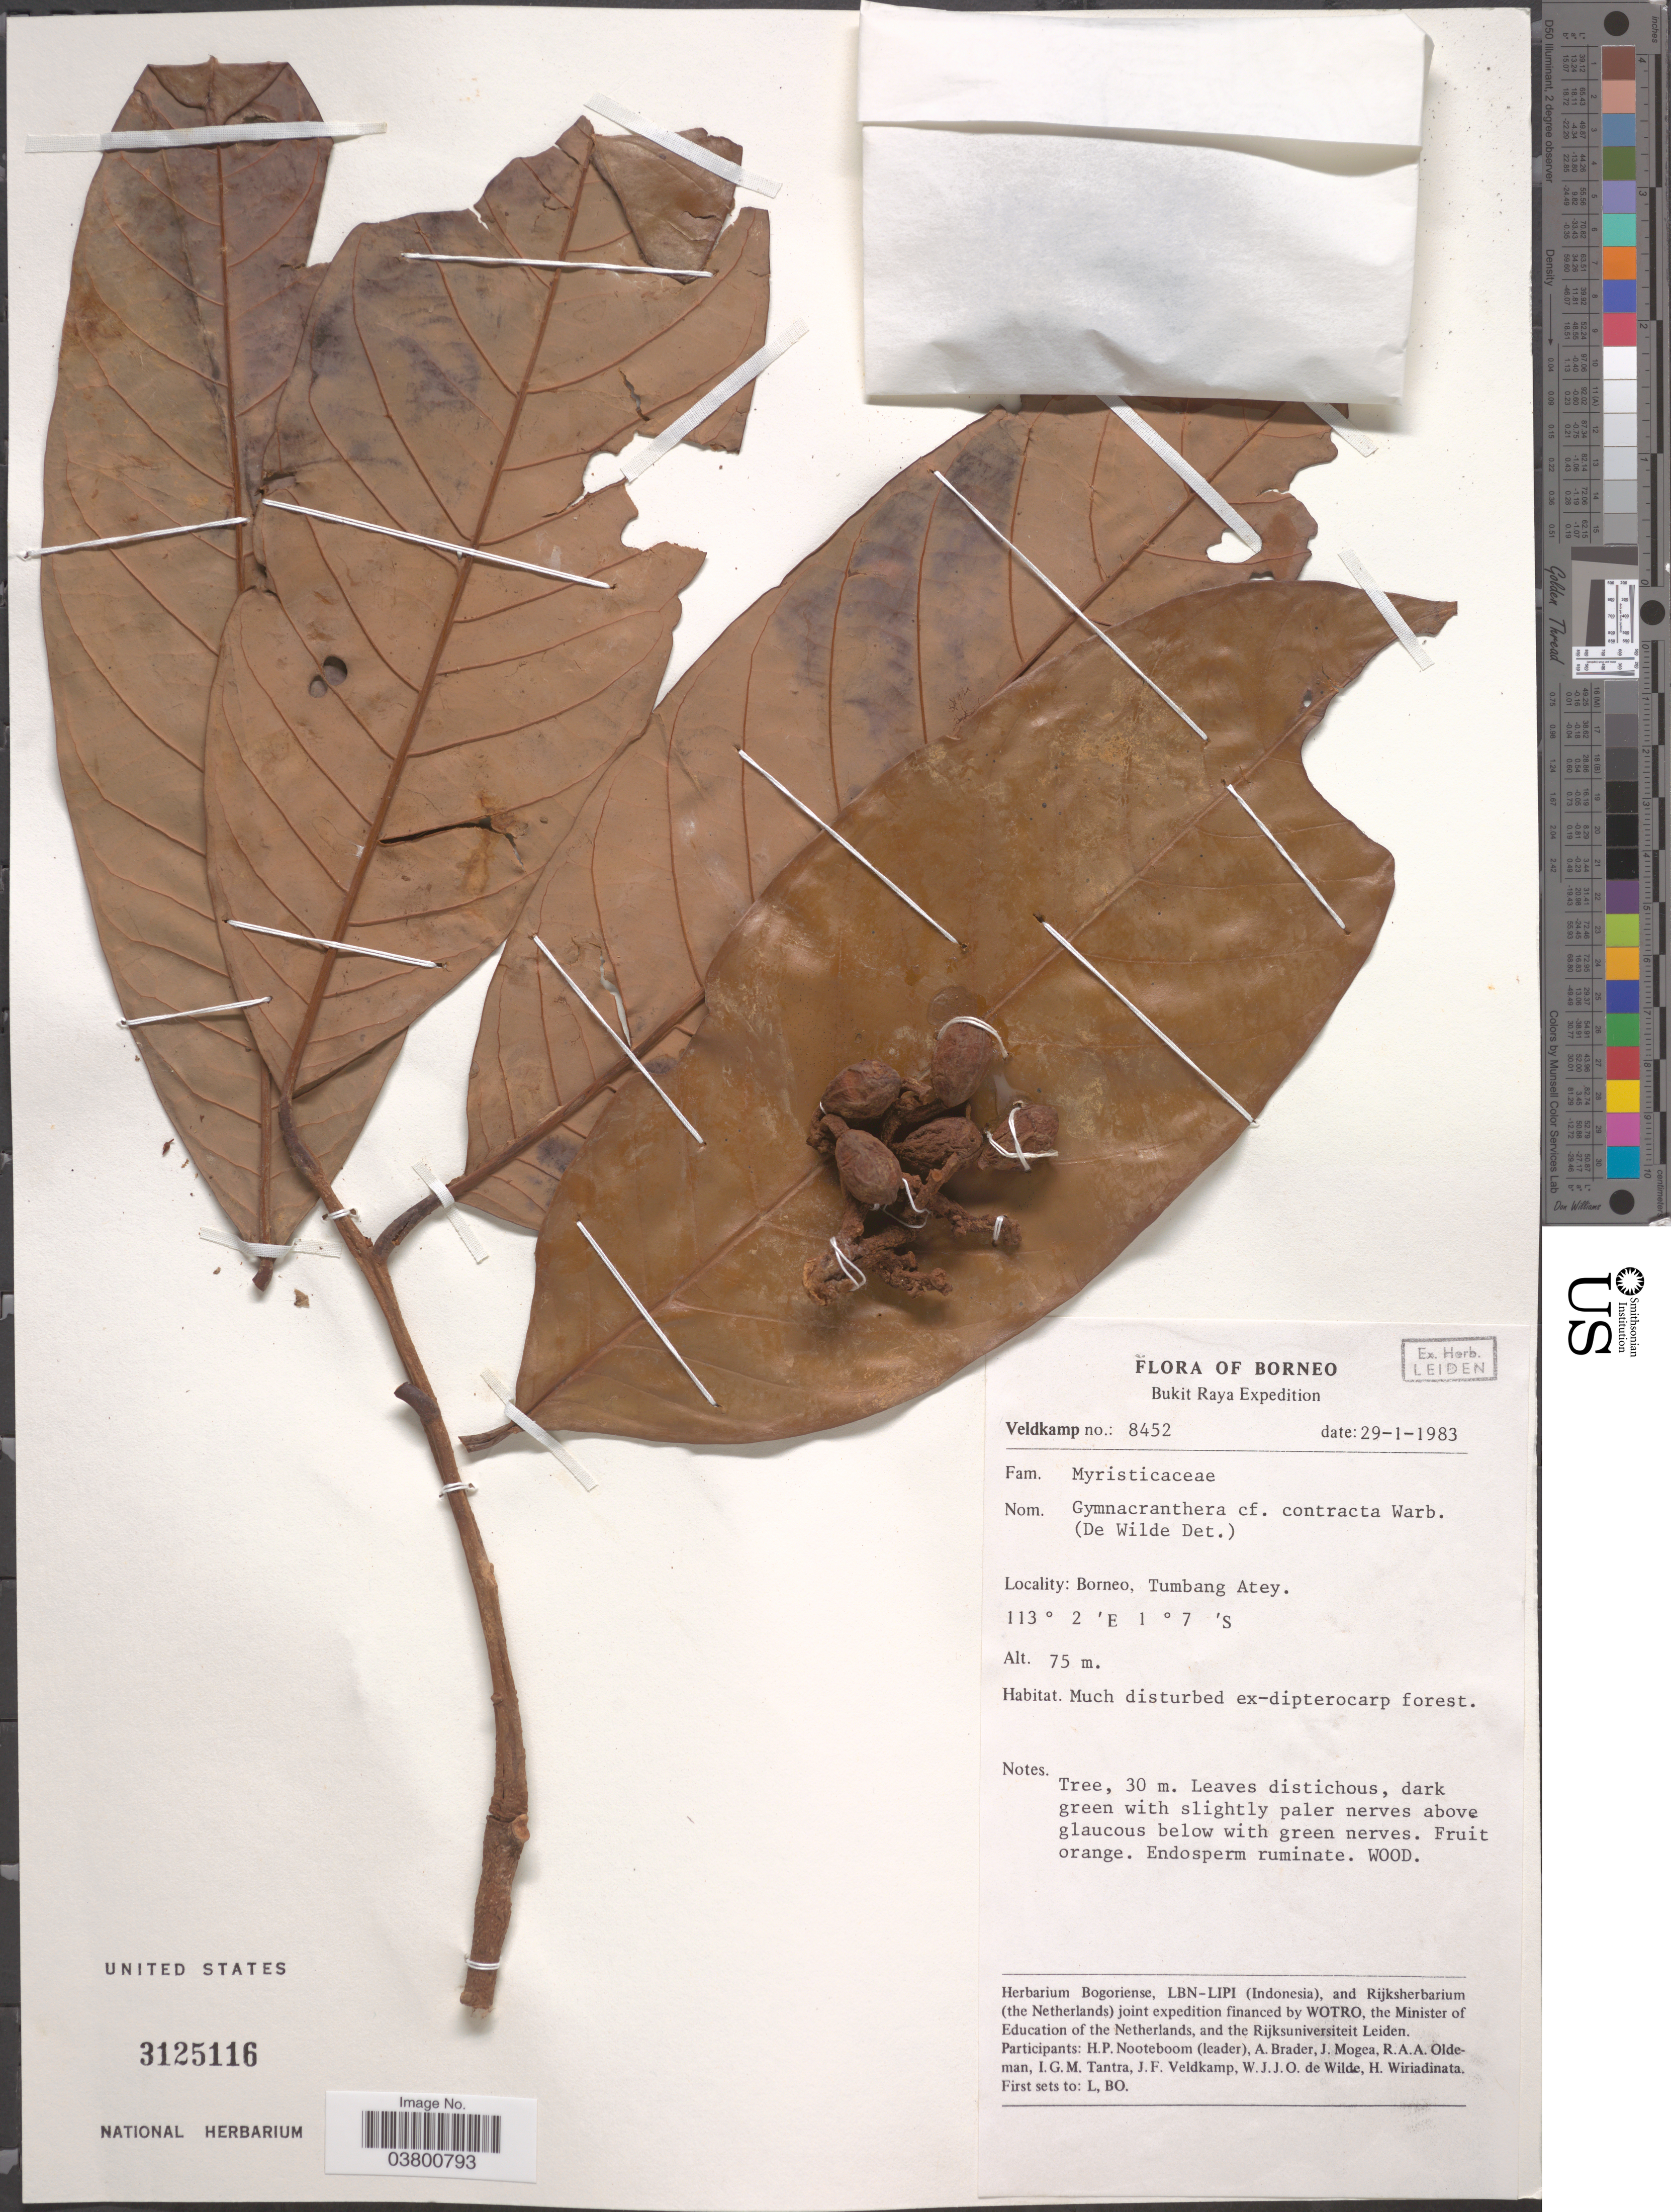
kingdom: Plantae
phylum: Tracheophyta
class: Magnoliopsida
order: Magnoliales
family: Myristicaceae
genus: Gymnacranthera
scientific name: Gymnacranthera contracta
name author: Warb.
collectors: -. Veldkamp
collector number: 8452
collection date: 1983-01-29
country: Indonesia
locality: Borneo, Tumbang Atey.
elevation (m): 75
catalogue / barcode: US 3125116